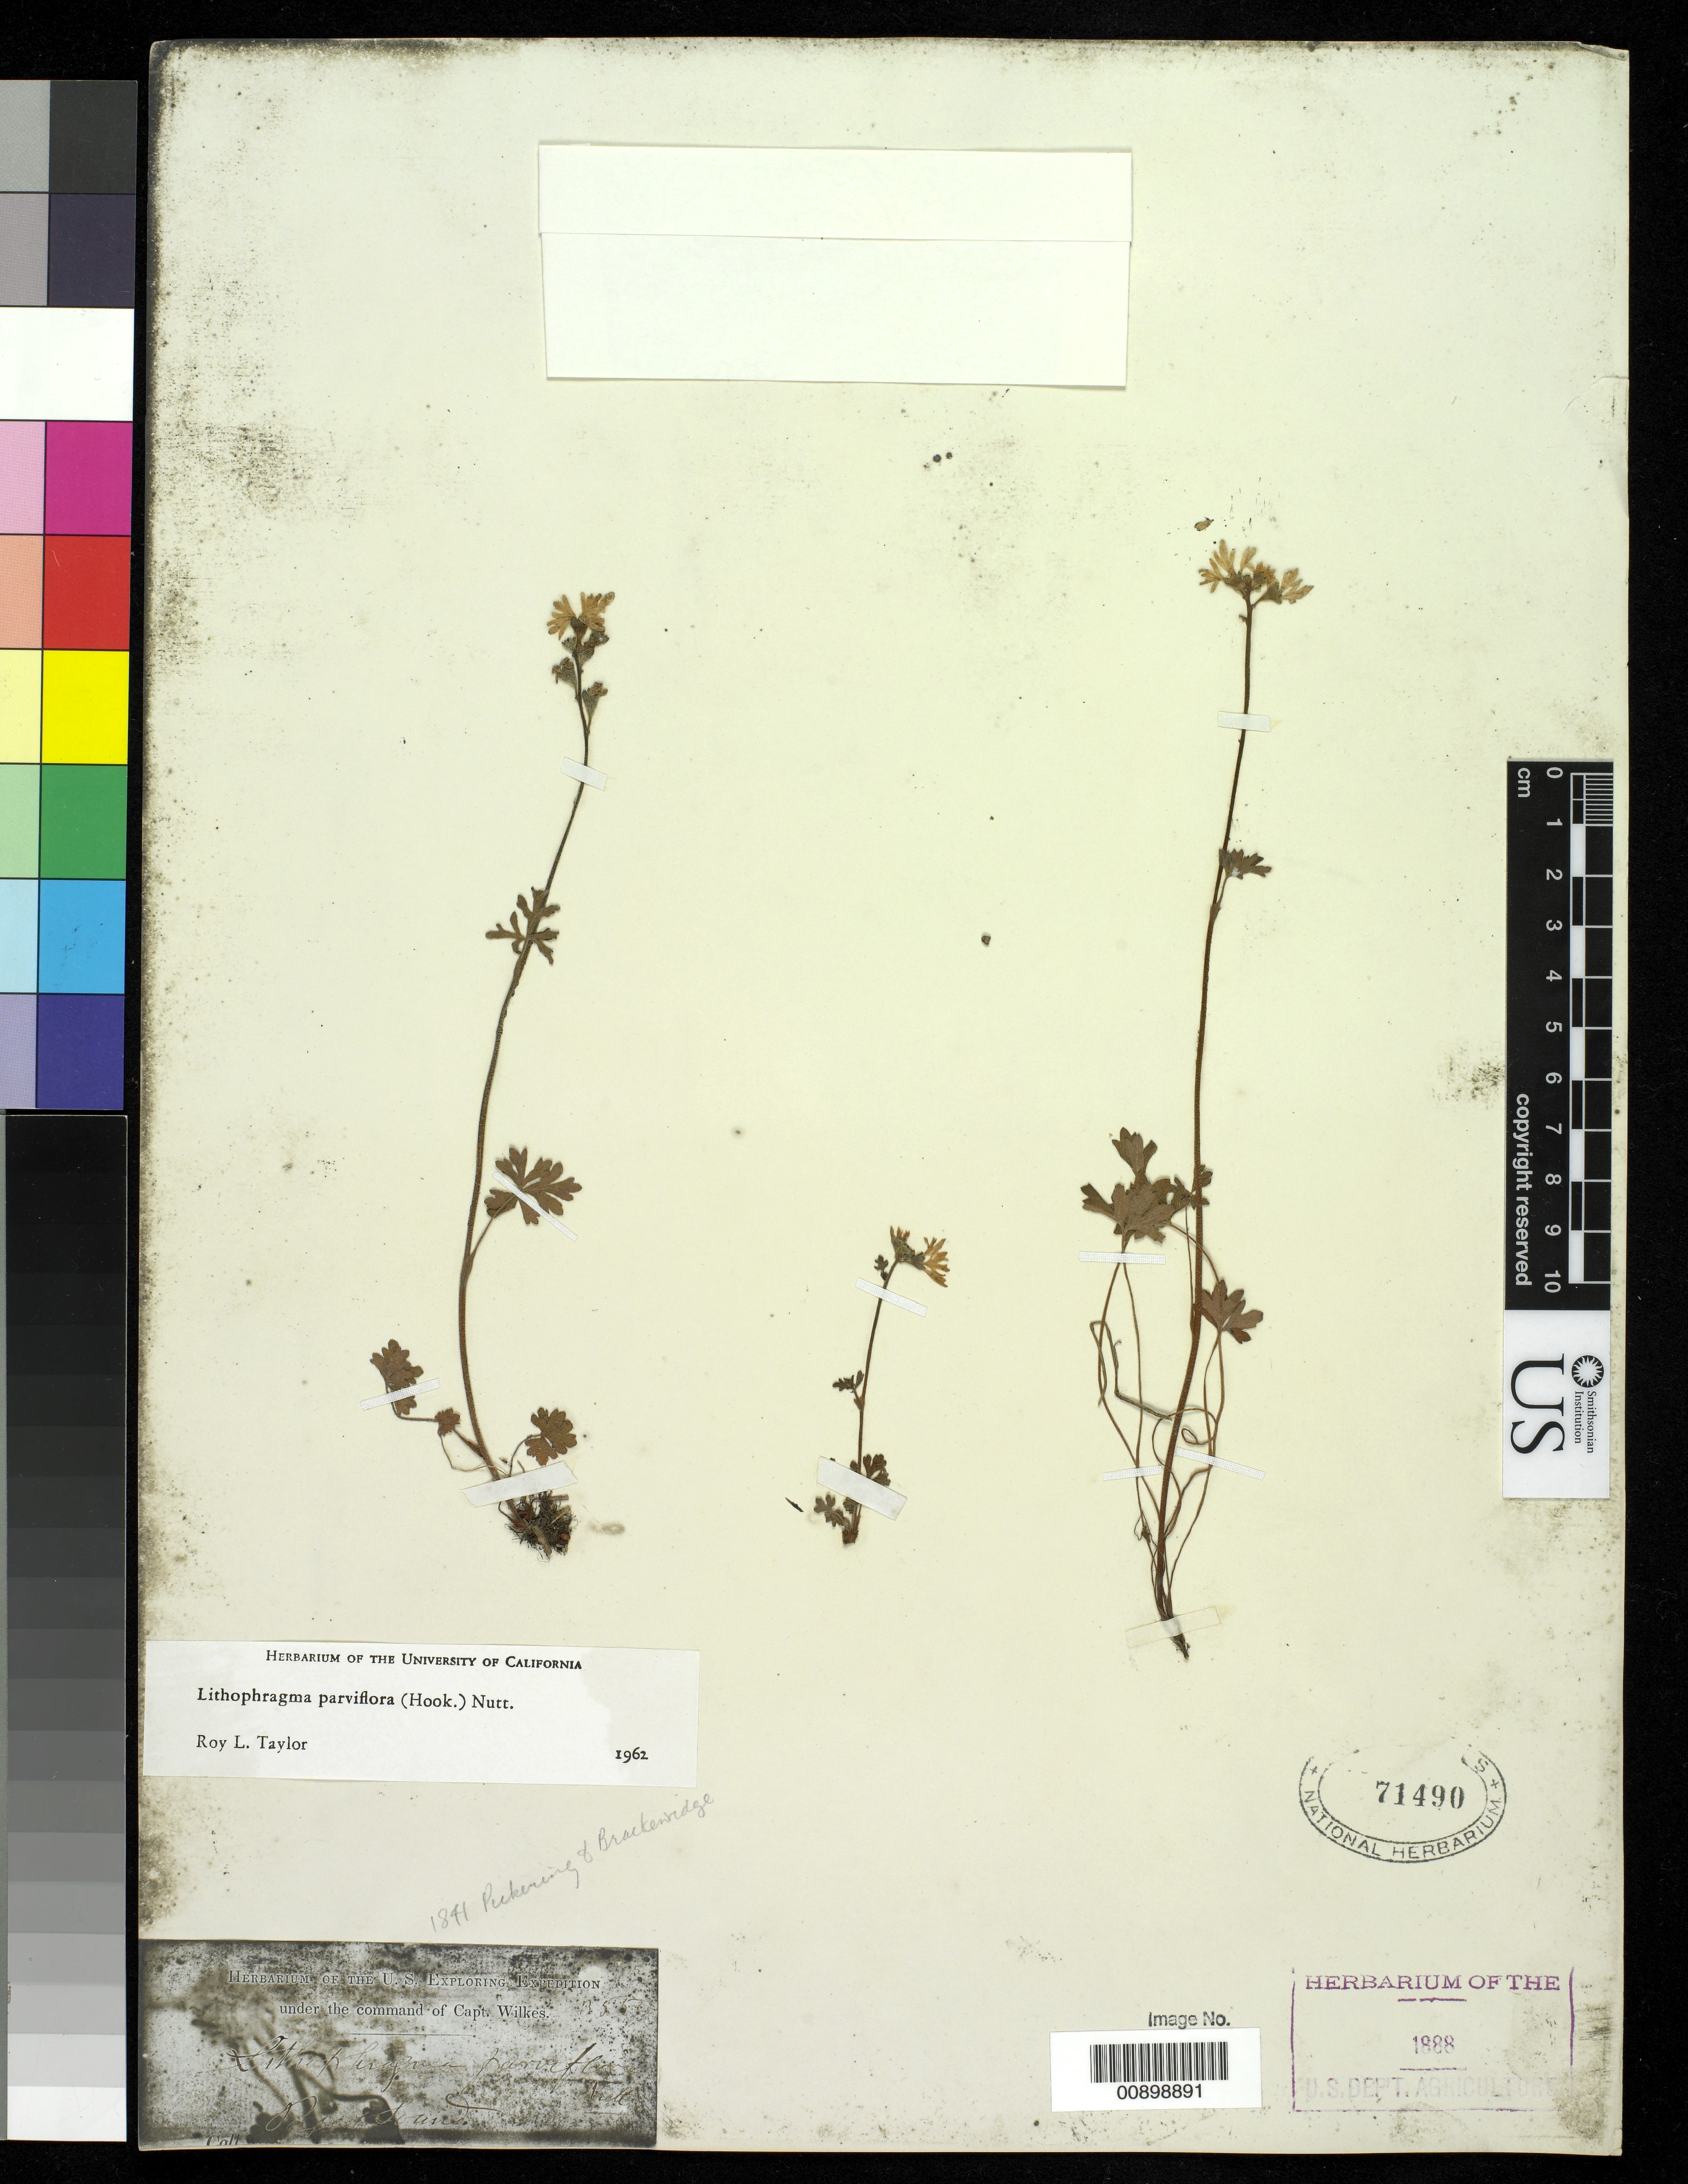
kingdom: Plantae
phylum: Tracheophyta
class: Magnoliopsida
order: Saxifragales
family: Saxifragaceae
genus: Lithophragma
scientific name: Lithophragma parviflorum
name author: (Hook.) Nutt.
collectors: Wilkes Explor. Exped.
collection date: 1838/1842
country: United States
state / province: Washington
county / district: King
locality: Puget Sound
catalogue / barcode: US 71490